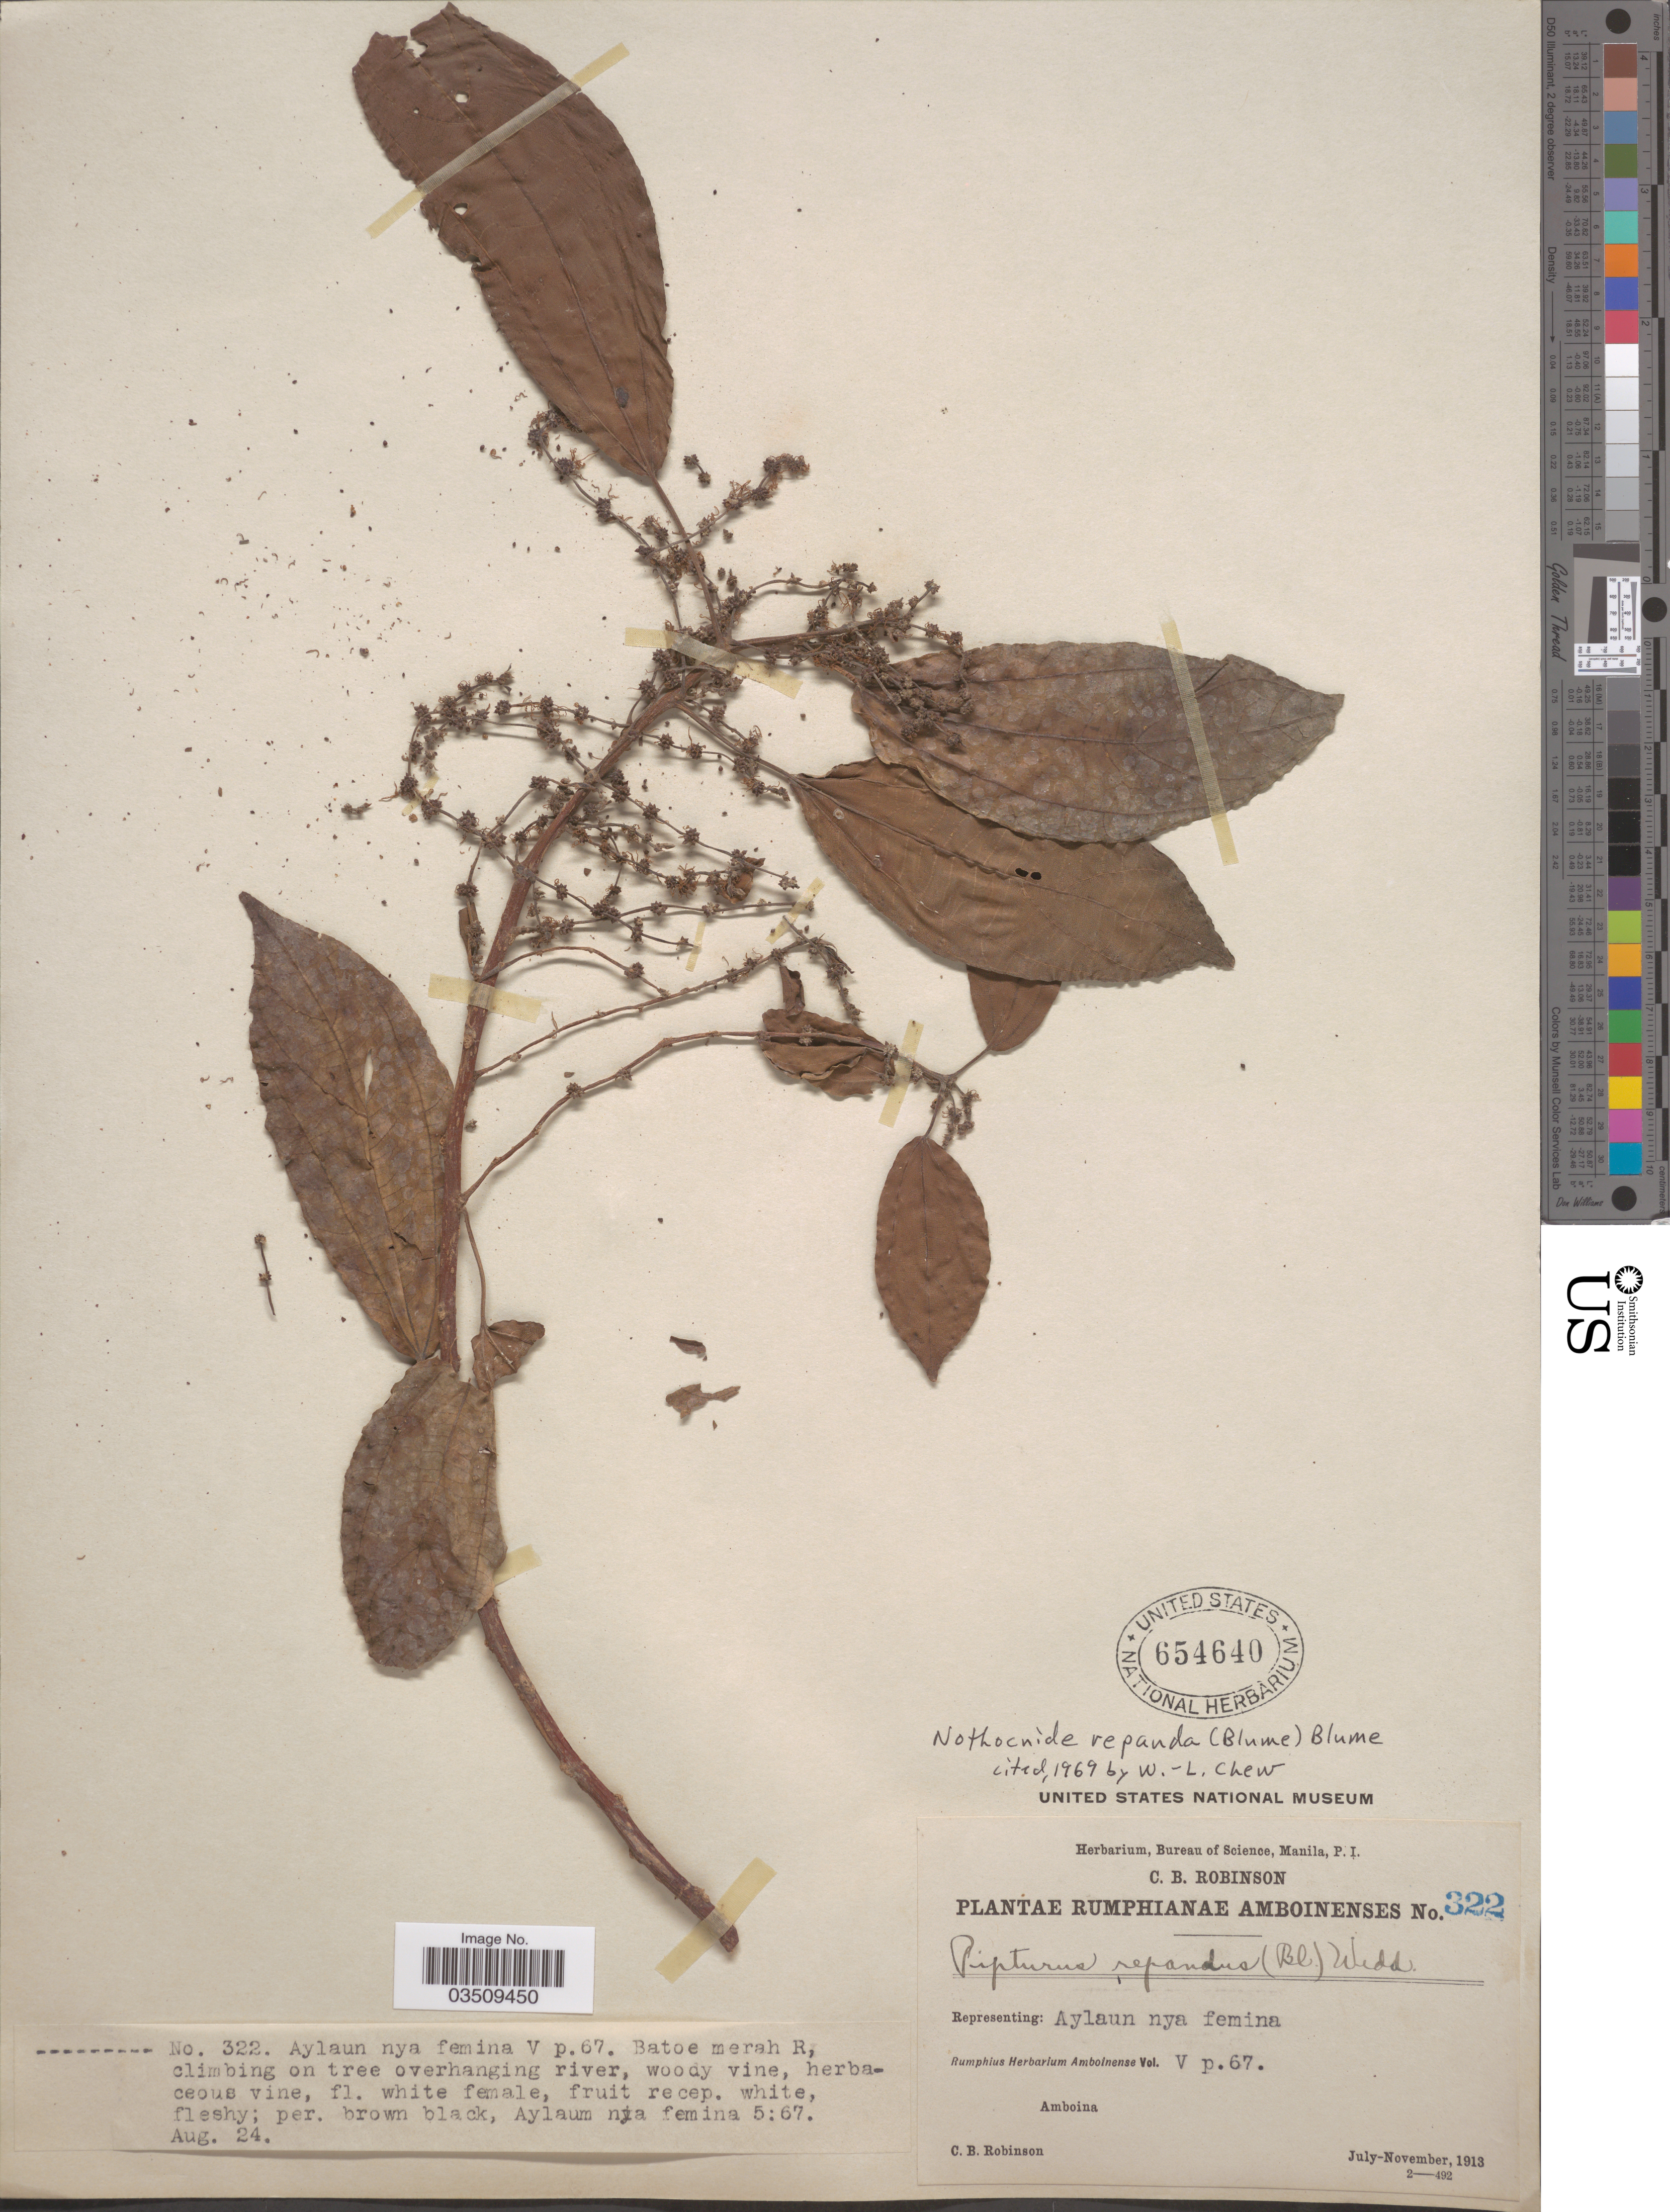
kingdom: Plantae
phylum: Tracheophyta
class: Magnoliopsida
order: Rosales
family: Urticaceae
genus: Nothocnide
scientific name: Nothocnide repanda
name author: (Blume) Blume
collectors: C. Robinson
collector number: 322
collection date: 1913-08-24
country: Indonesia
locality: Amboina, Batoe merah R.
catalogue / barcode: US 654640